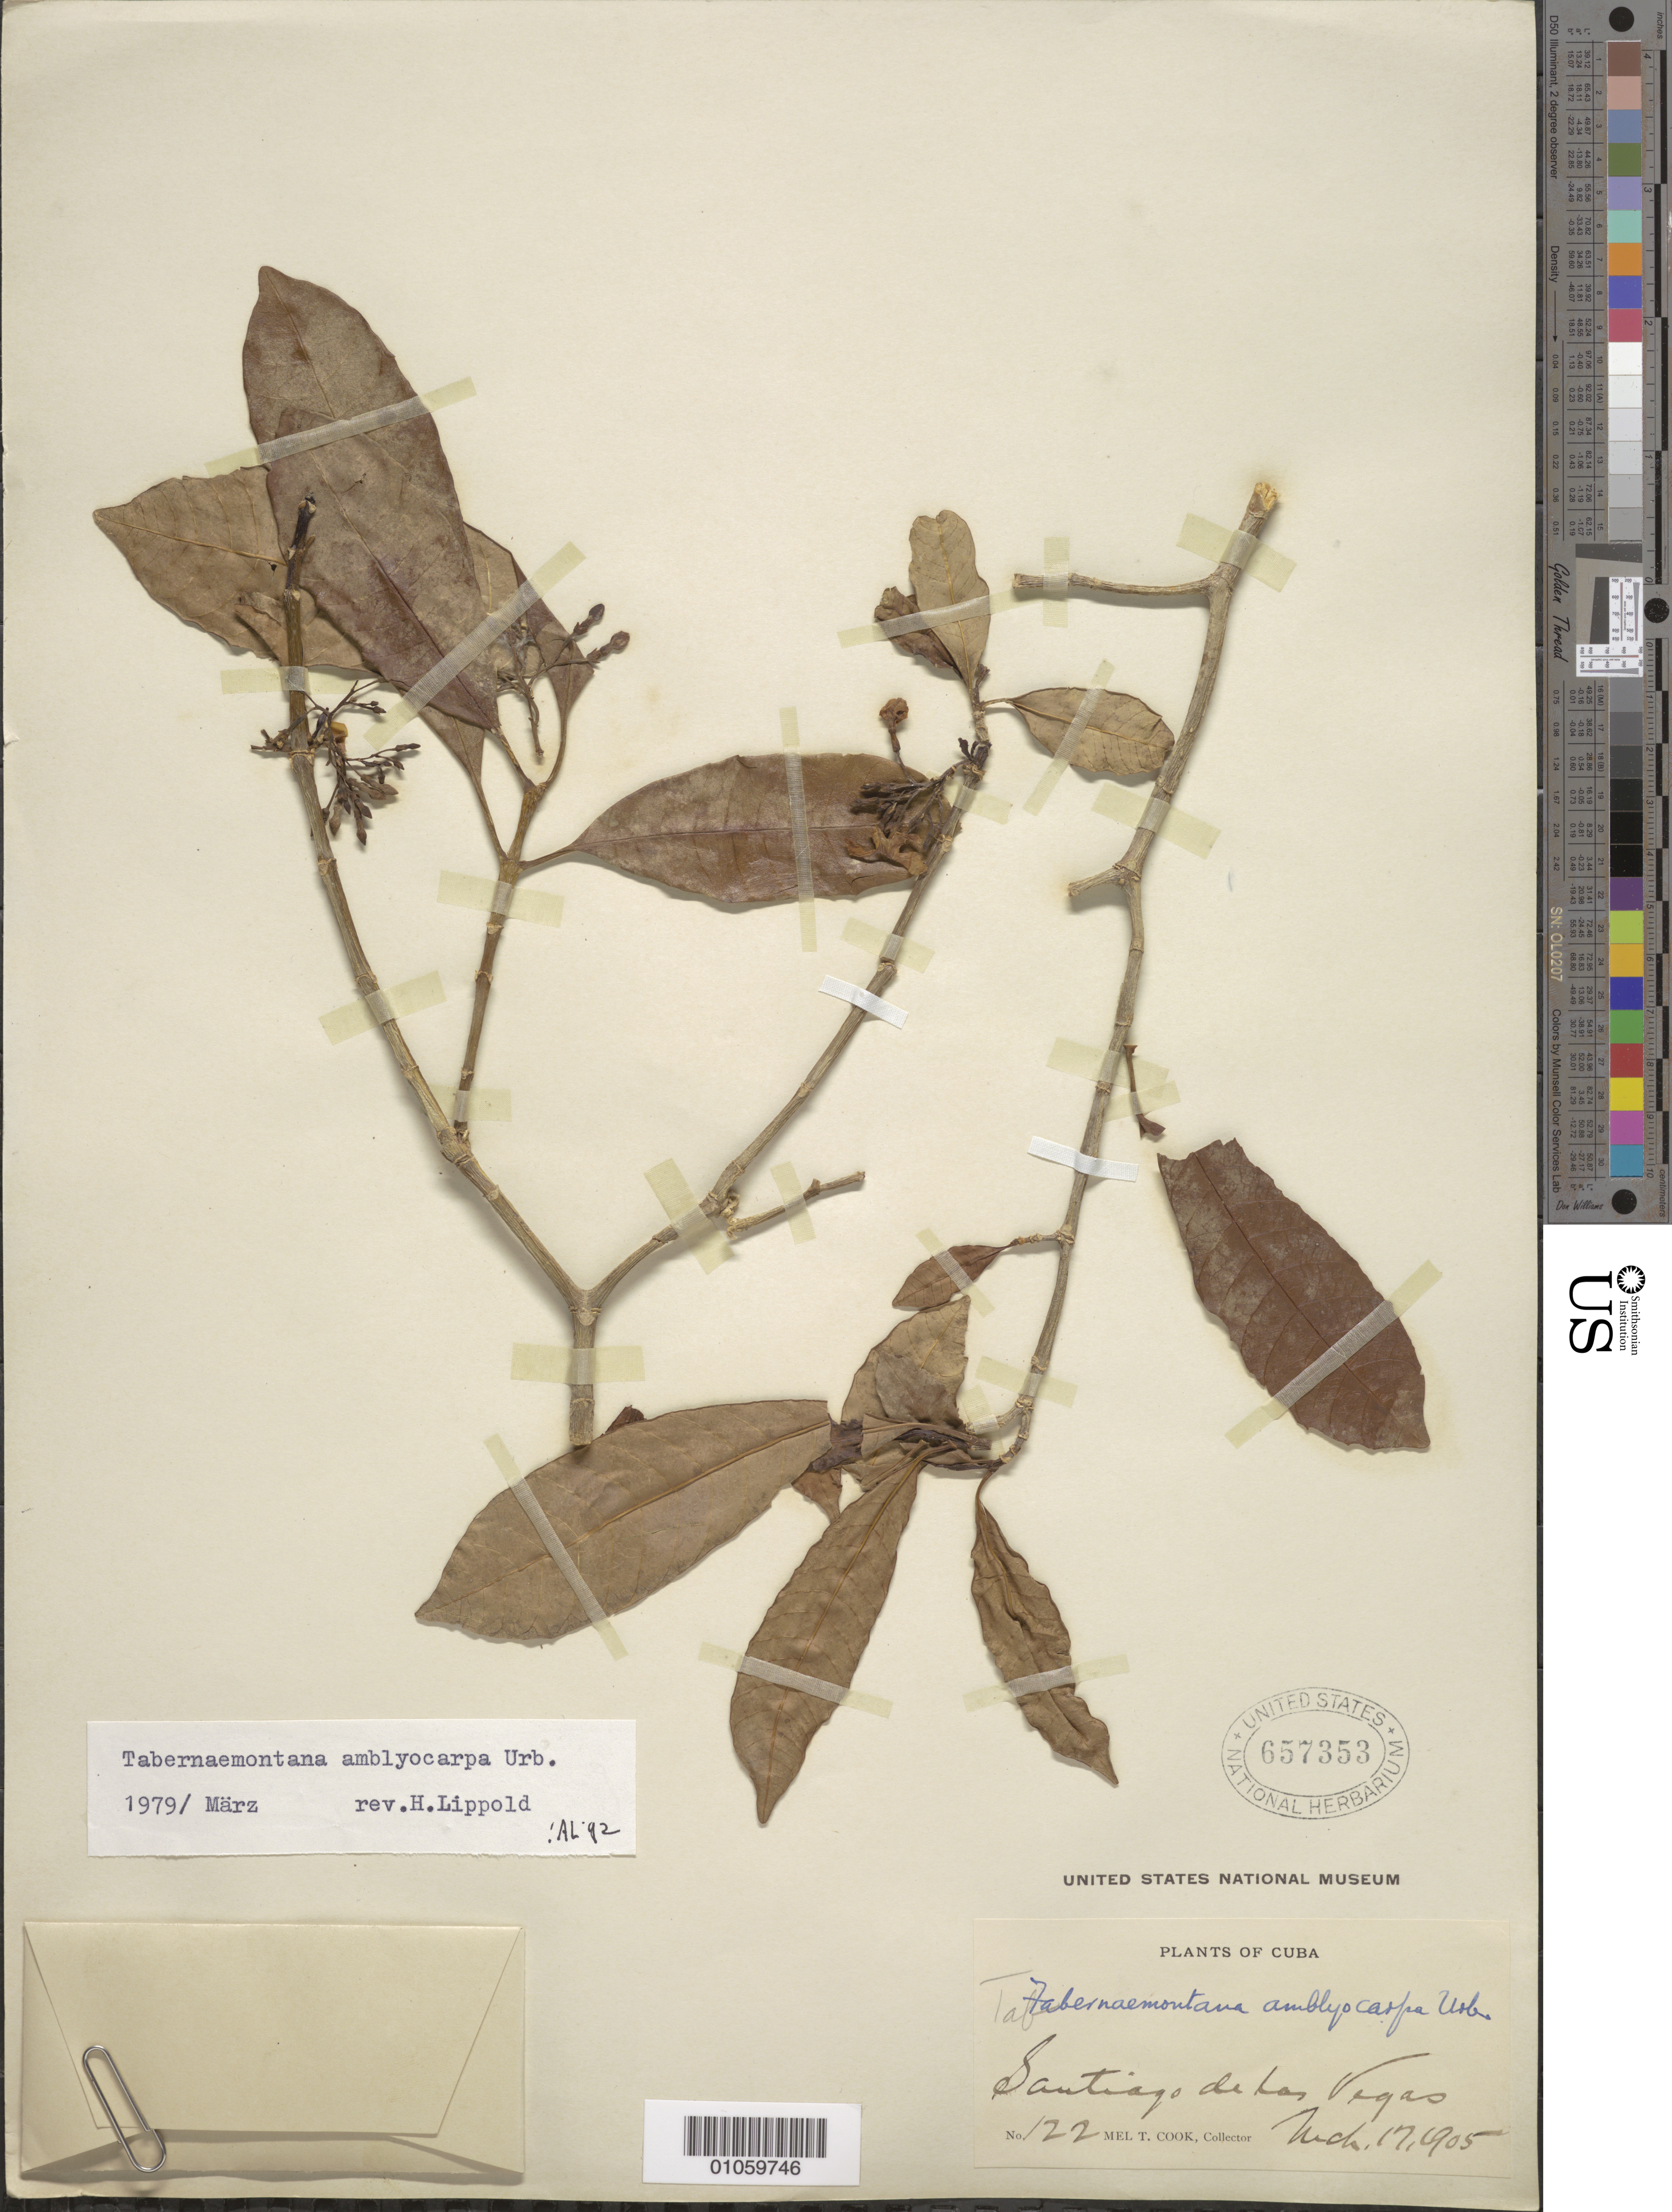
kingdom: Plantae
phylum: Tracheophyta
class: Magnoliopsida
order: Gentianales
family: Apocynaceae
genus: Tabernaemontana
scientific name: Tabernaemontana amblyocarpa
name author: Urb.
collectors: M. T. Cook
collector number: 122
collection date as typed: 17 Mar 1905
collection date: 1905-03-17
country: Cuba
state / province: La Habana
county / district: Municipio Boyeros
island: Cuba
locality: Santiago de Las Vegas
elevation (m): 97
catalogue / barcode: US 657353